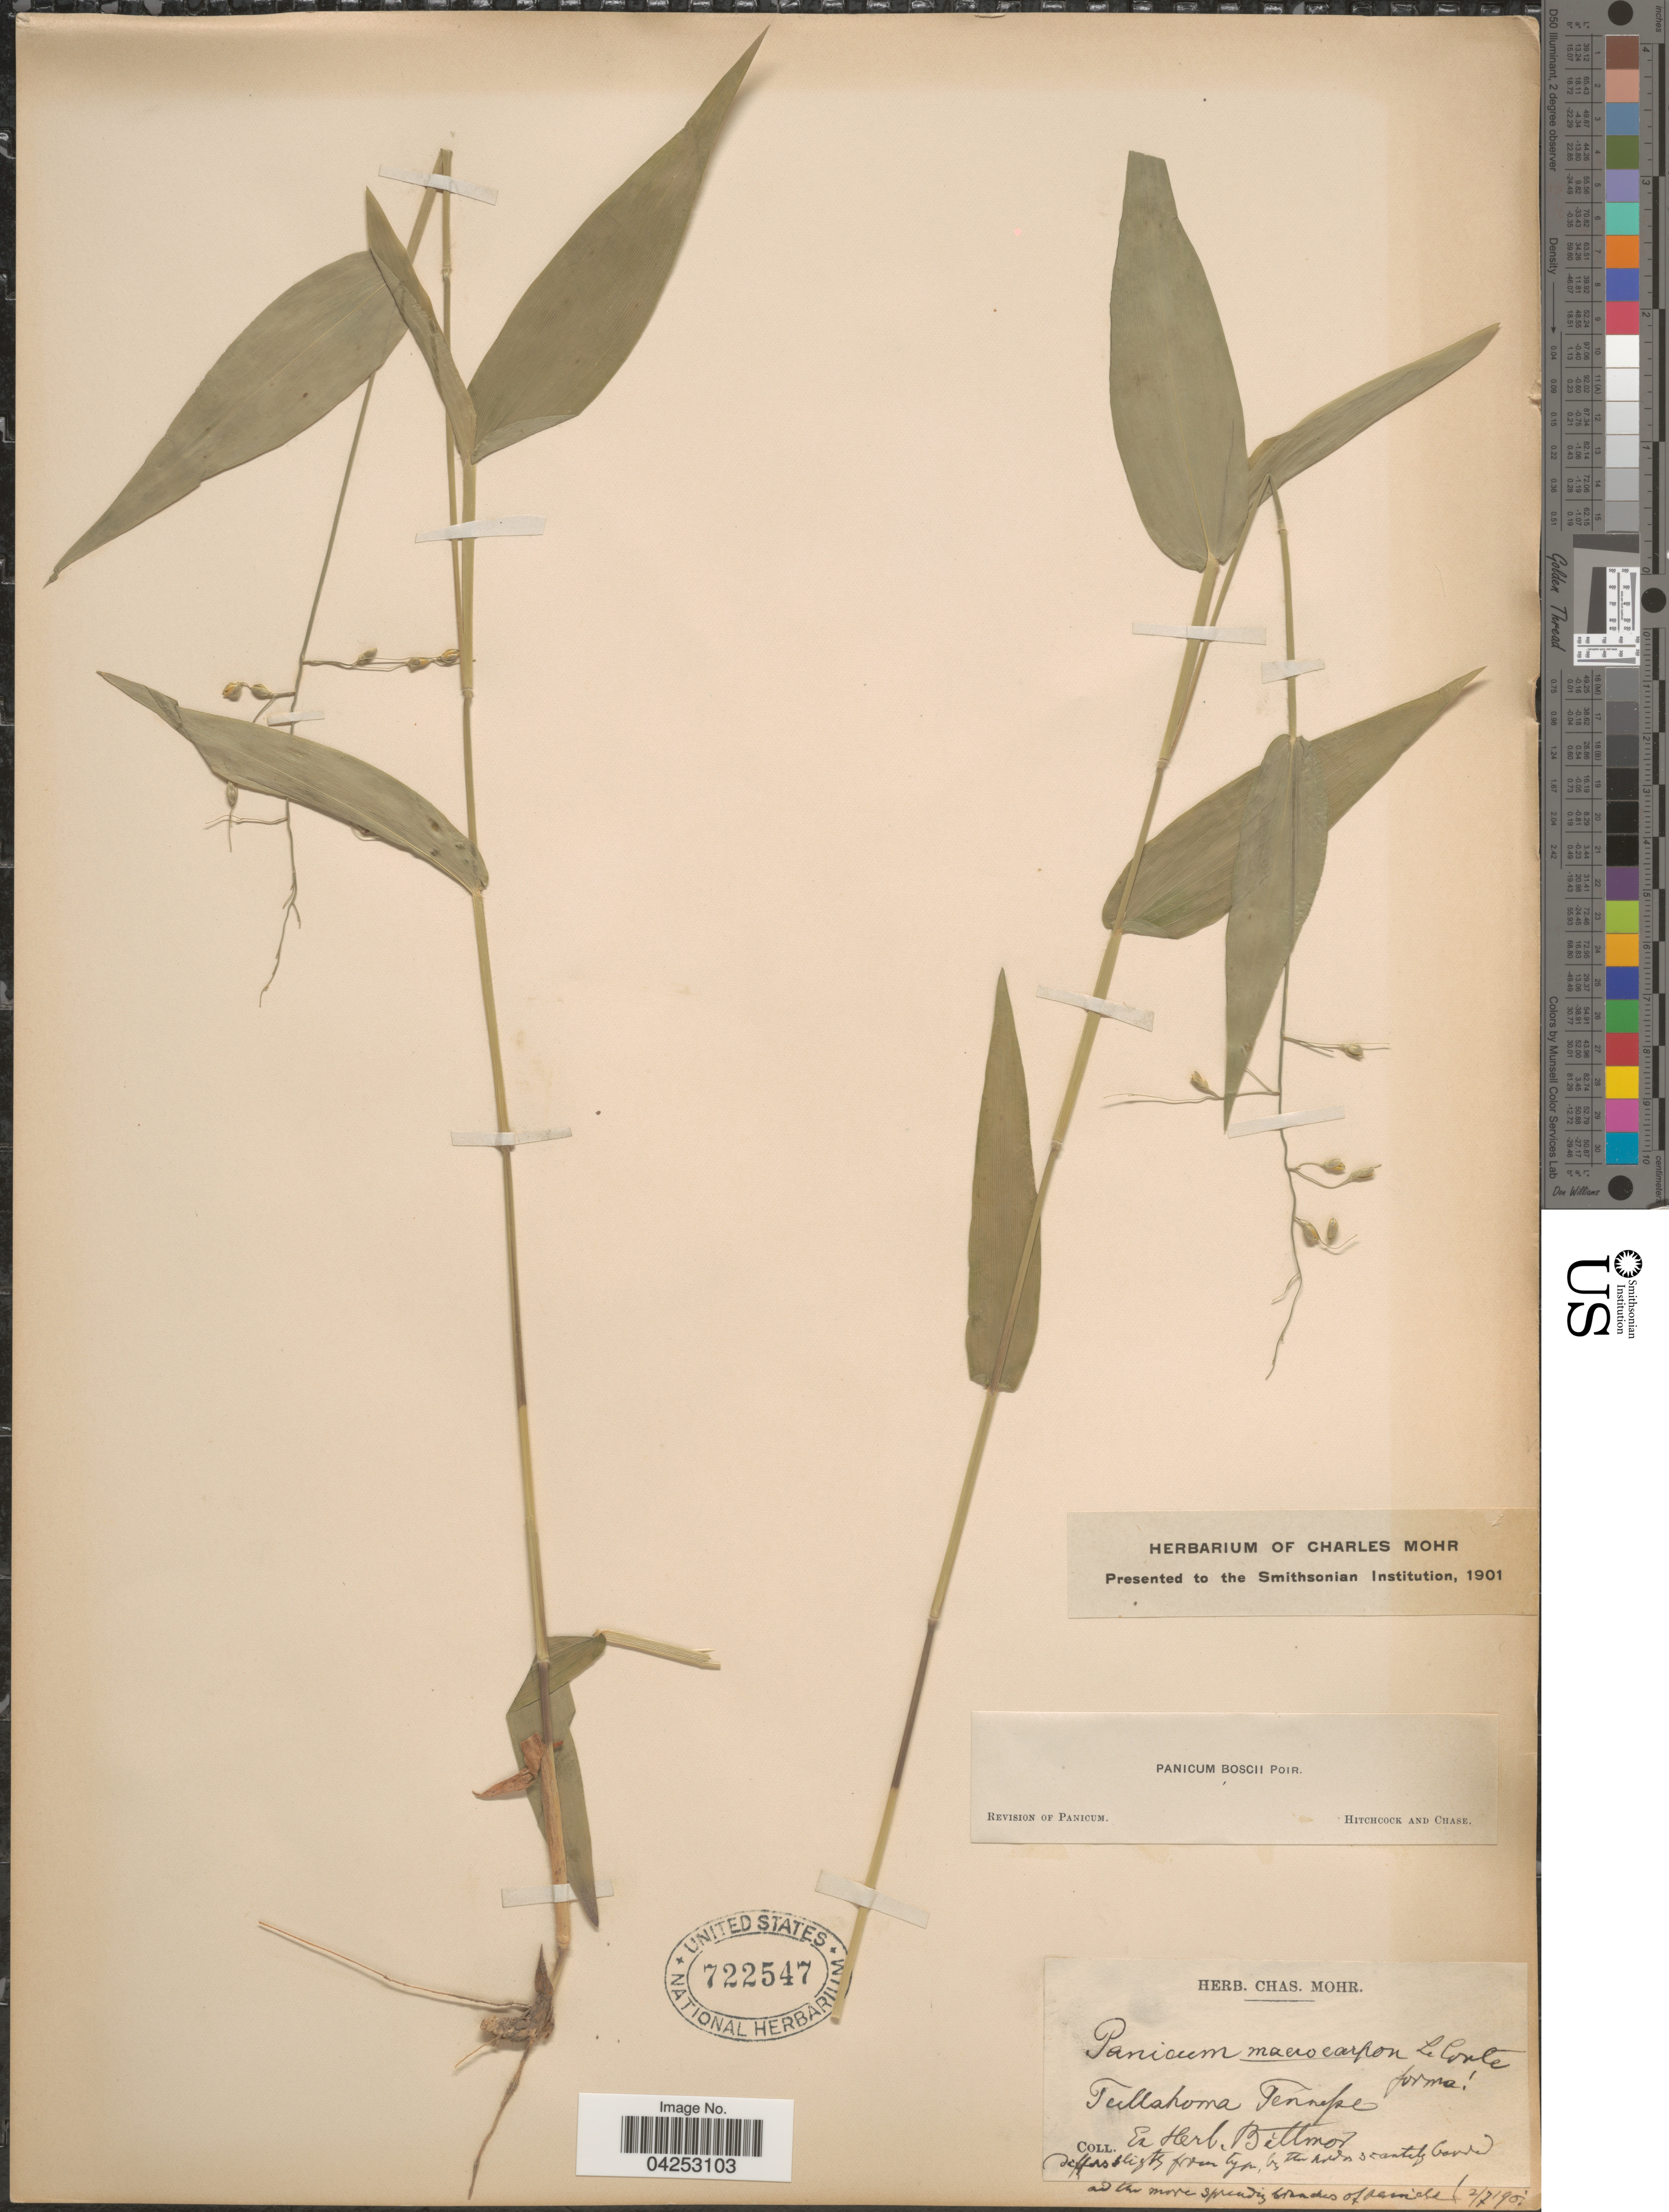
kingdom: Plantae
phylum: Tracheophyta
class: Liliopsida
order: Poales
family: Poaceae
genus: Dichanthelium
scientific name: Dichanthelium boscii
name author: (Poir.) Gould & C.A. Clark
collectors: ex herb. Biltmore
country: United States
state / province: Tennessee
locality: Tullahoma.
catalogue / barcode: US 722547